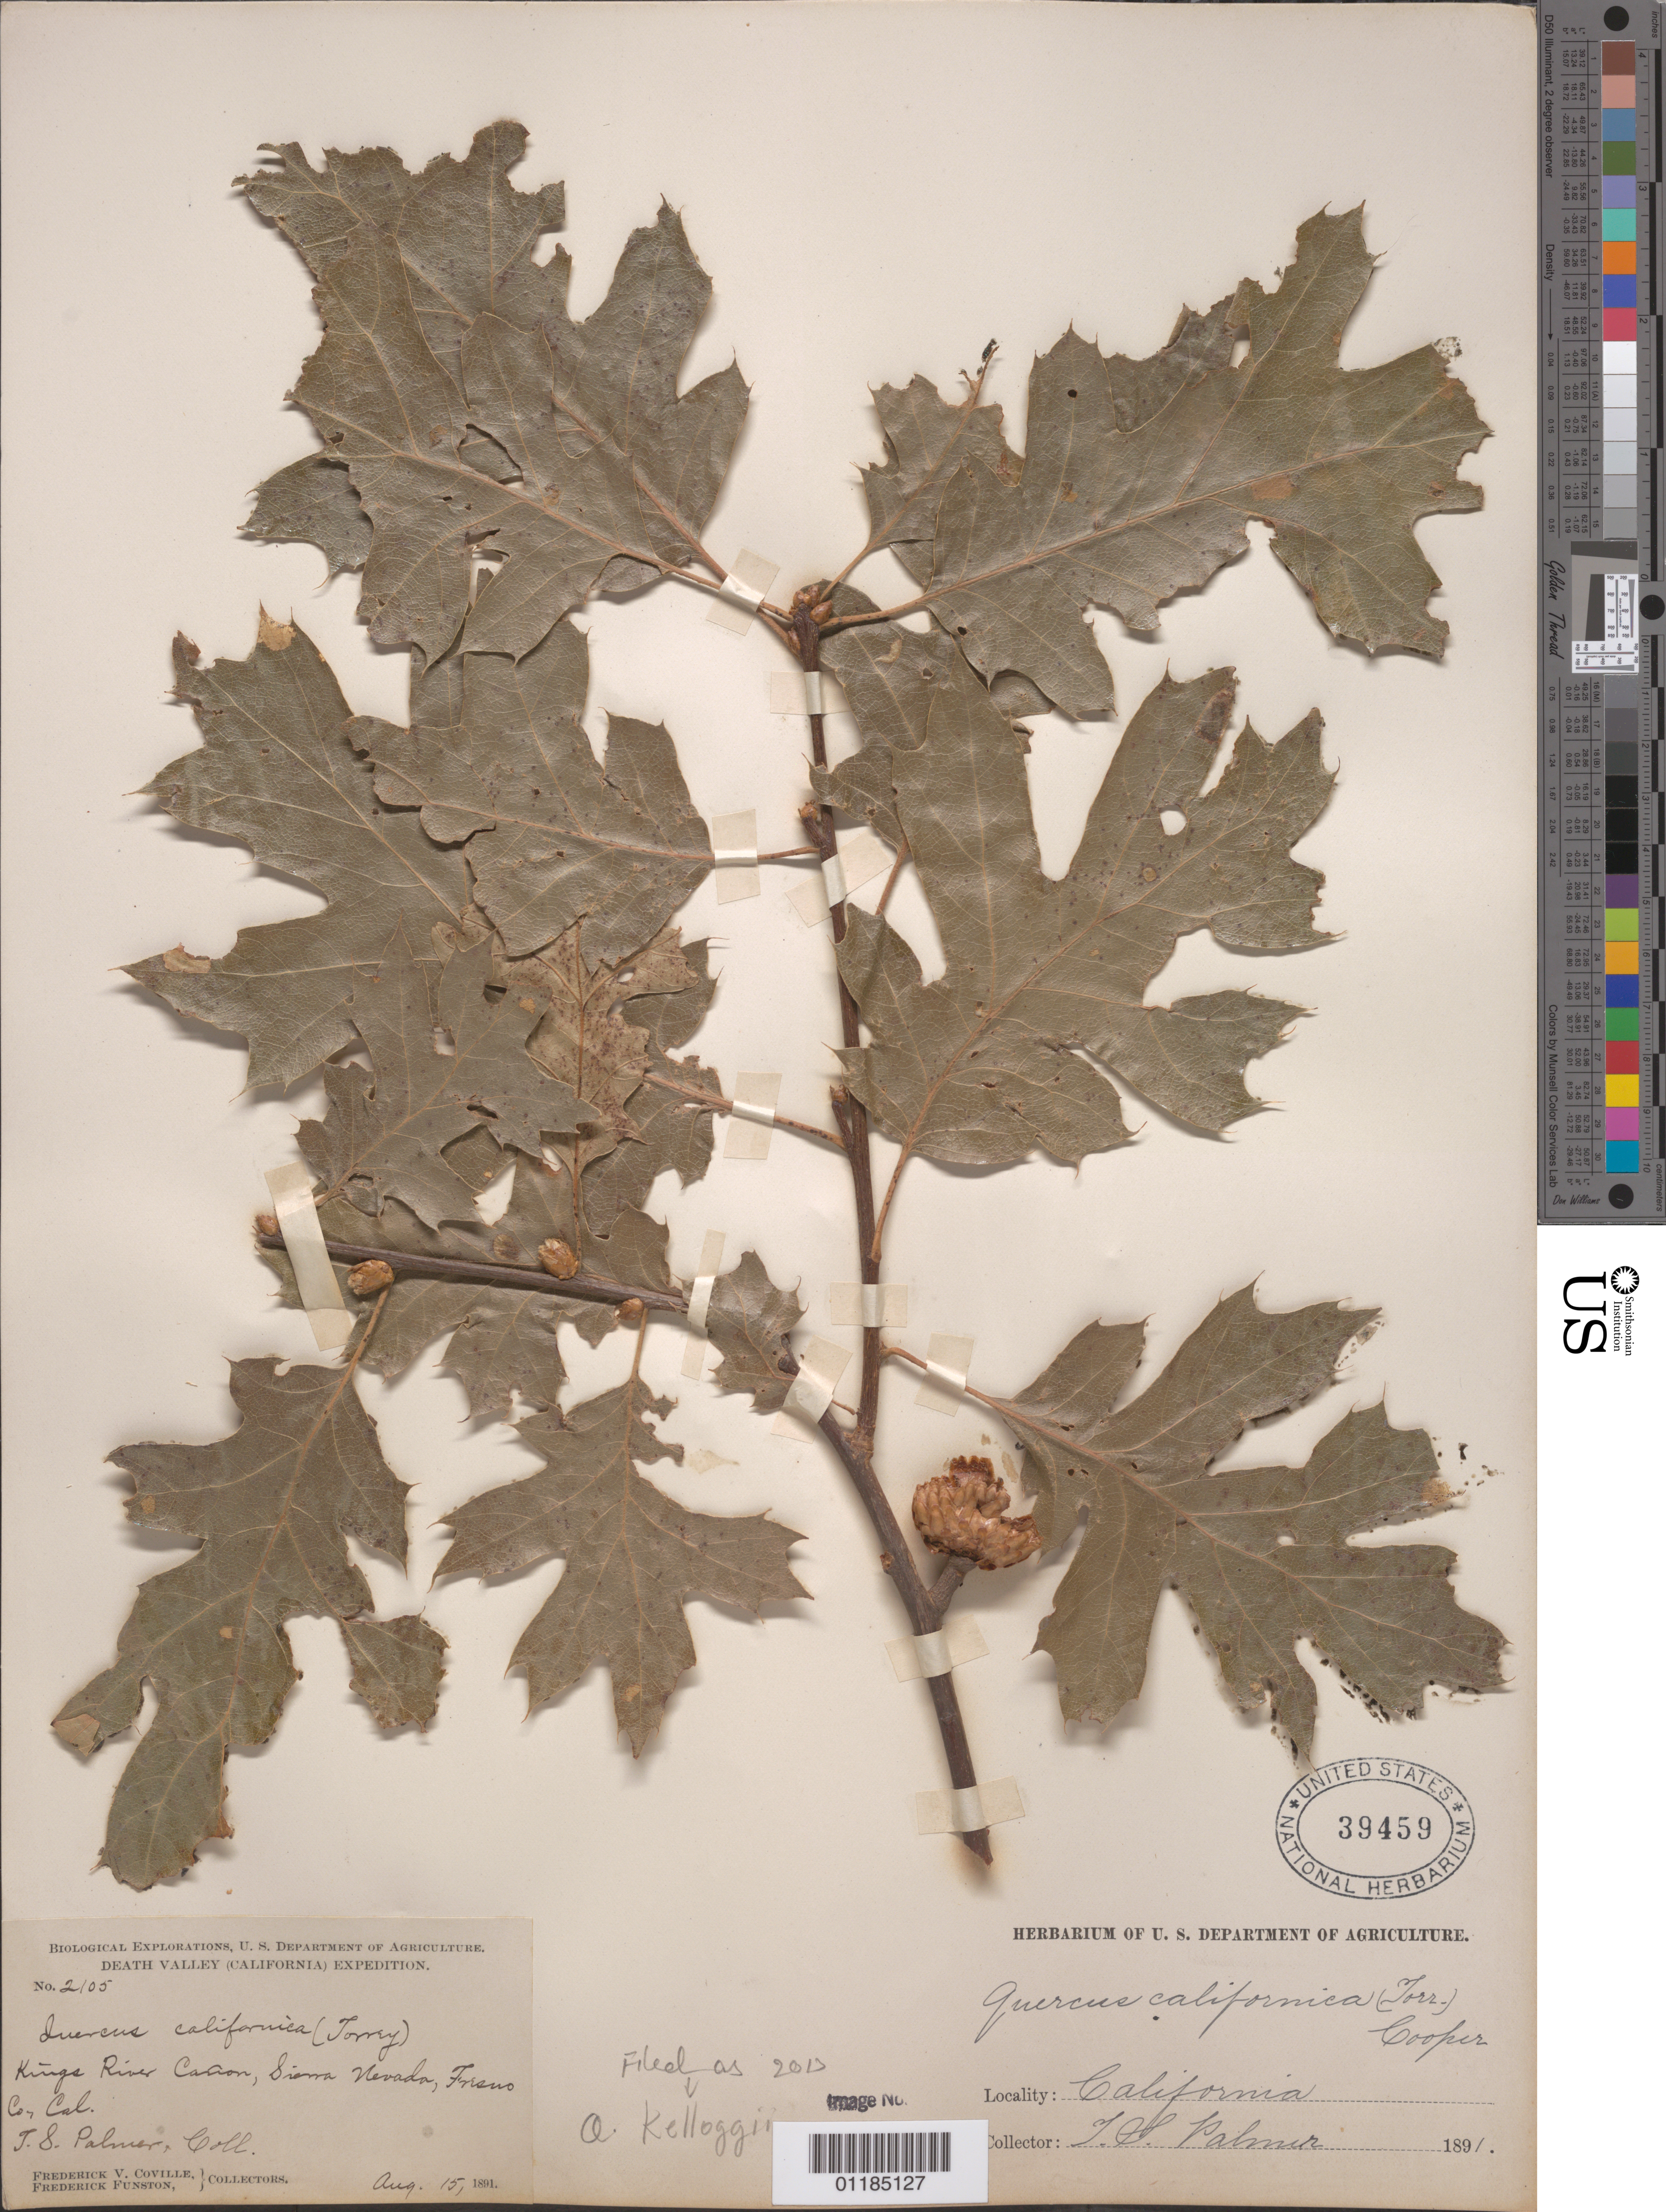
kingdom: Plantae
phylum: Tracheophyta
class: Magnoliopsida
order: Fagales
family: Fagaceae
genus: Quercus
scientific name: Quercus kelloggii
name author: Newb.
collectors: T. S. Palmer, F. V. Coville & F. Funston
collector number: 2105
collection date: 1891-08-15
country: United States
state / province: California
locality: Kings River Canyon, Sierra Nevada.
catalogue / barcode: US 39459